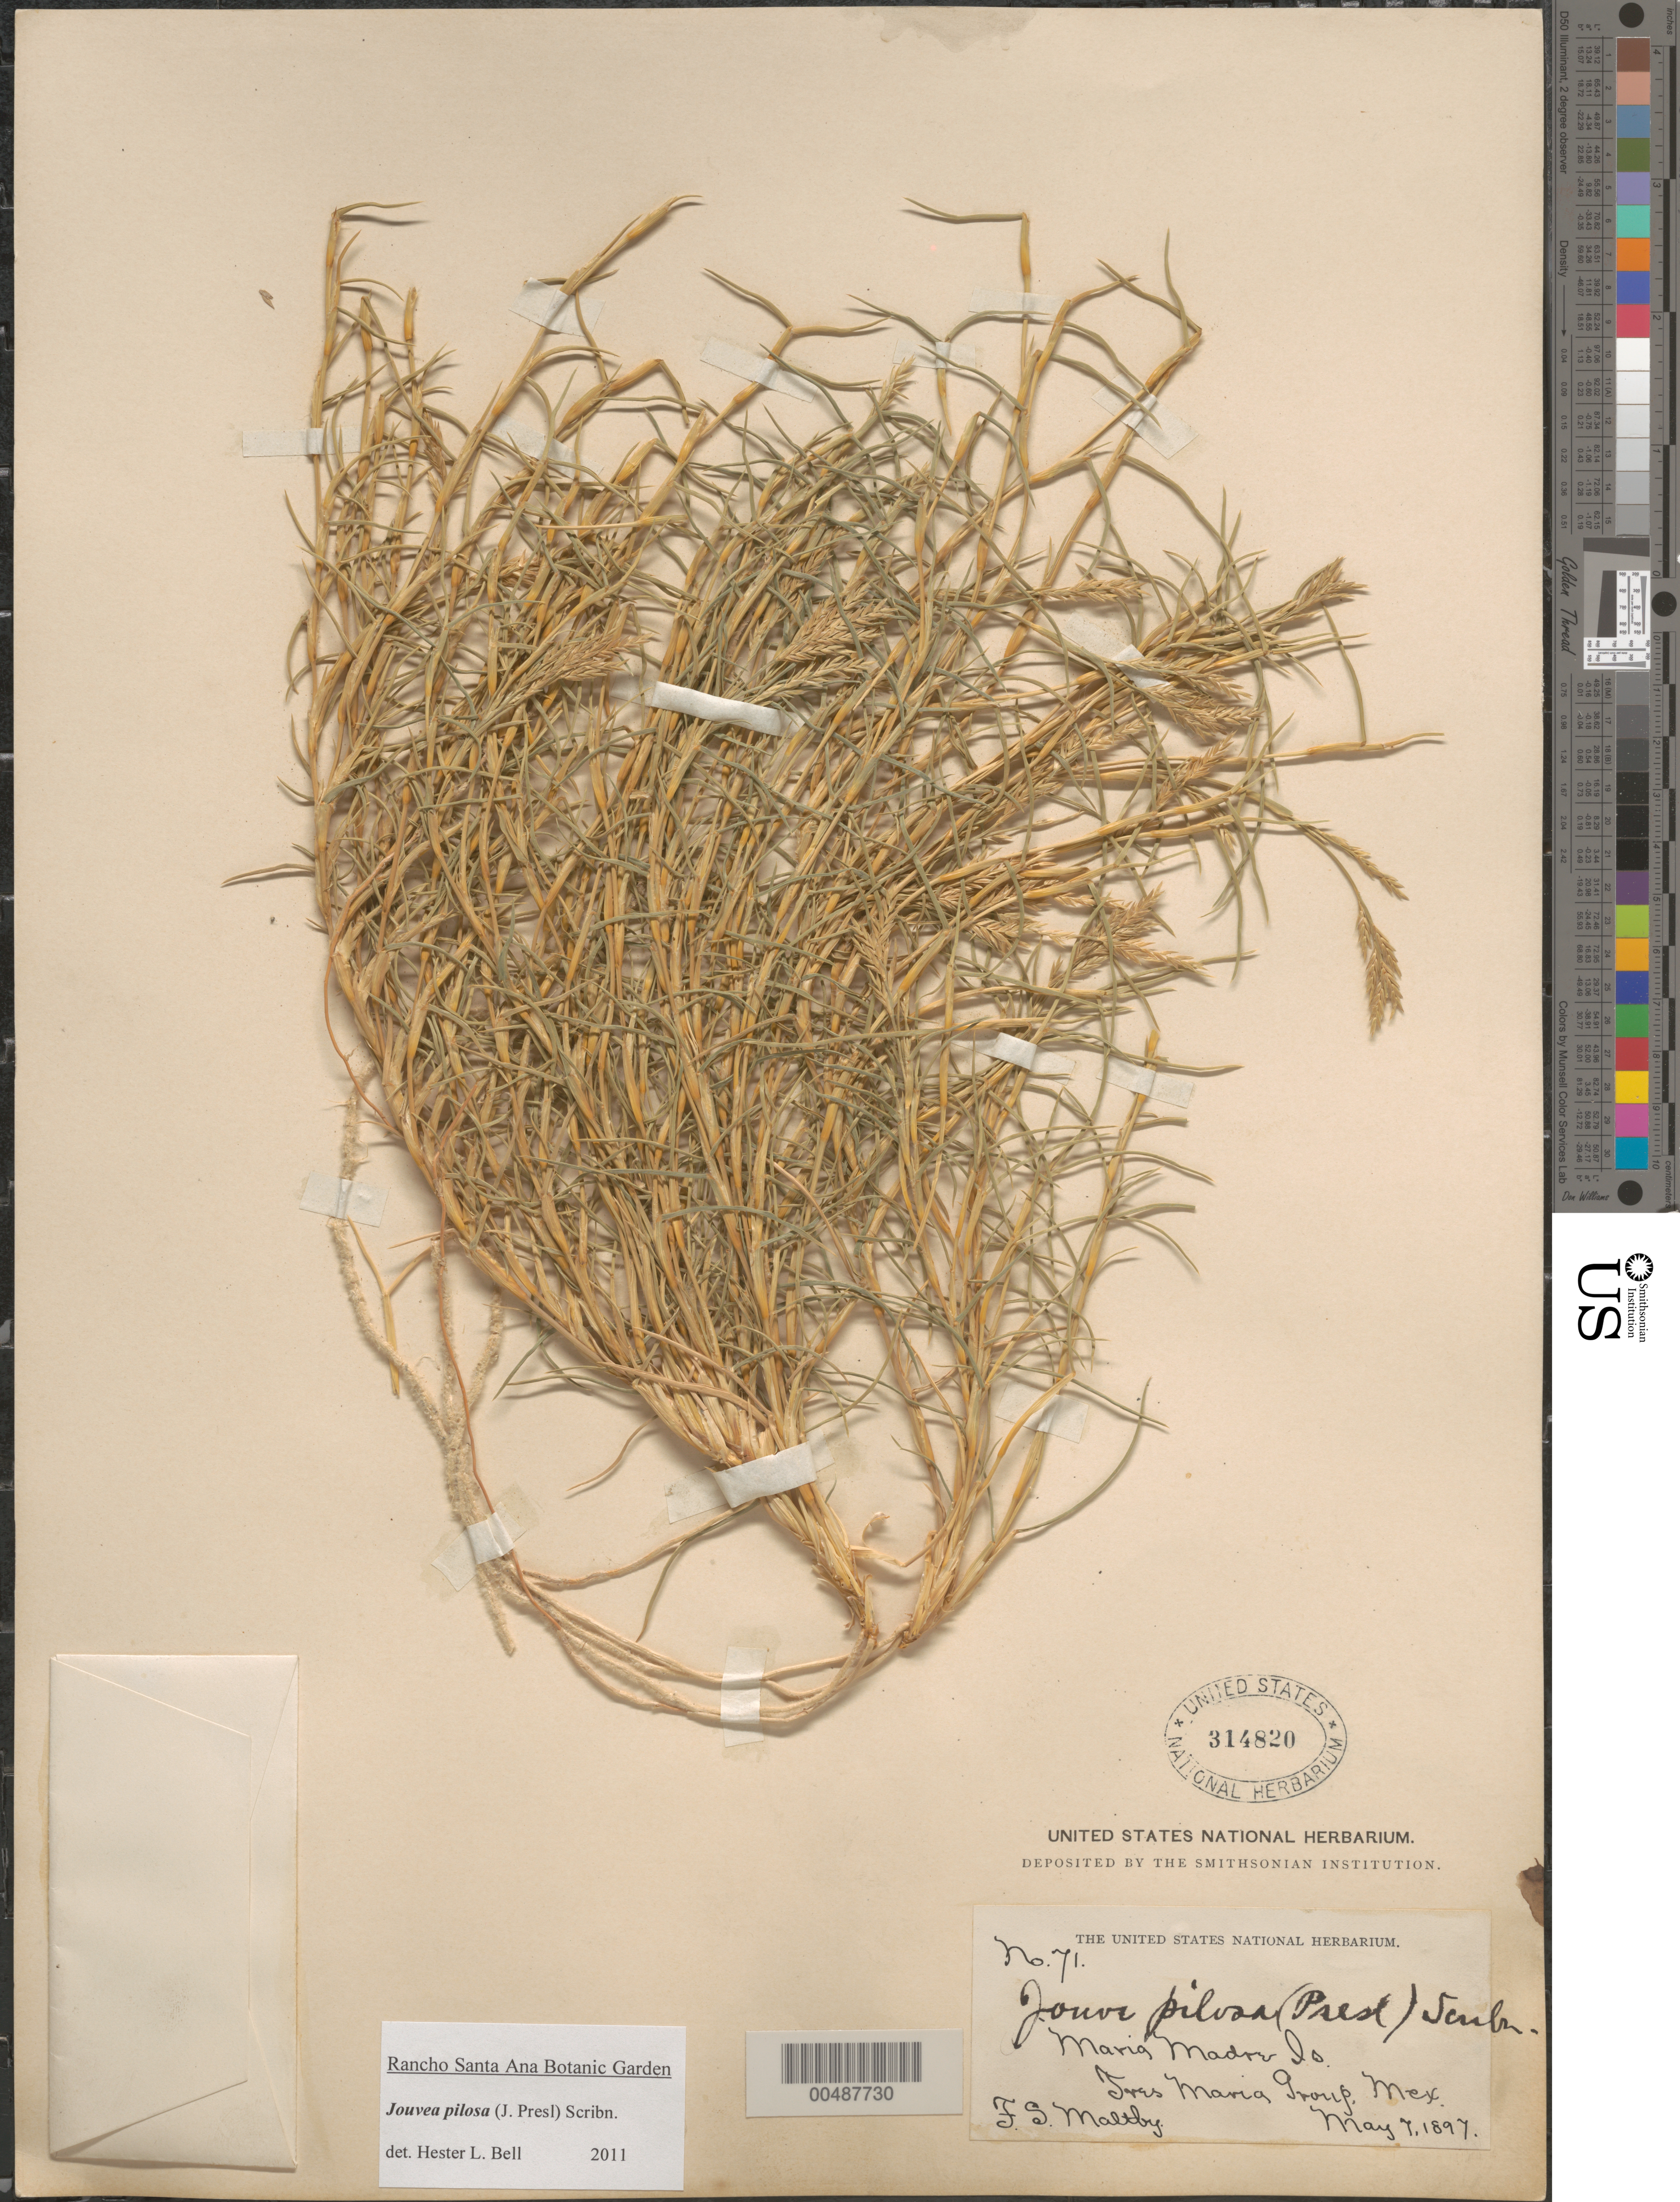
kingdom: Plantae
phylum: Tracheophyta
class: Liliopsida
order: Poales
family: Poaceae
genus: Jouvea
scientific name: Jouvea pilosa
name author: (J. Presl) Scribn.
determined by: Bell, H. L.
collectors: T. S. Maltby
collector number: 71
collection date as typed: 7 May 1897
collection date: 1897-05-07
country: Mexico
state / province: Nayarit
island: Maria Madre I.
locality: Tres Maria Group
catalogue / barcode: US 314820